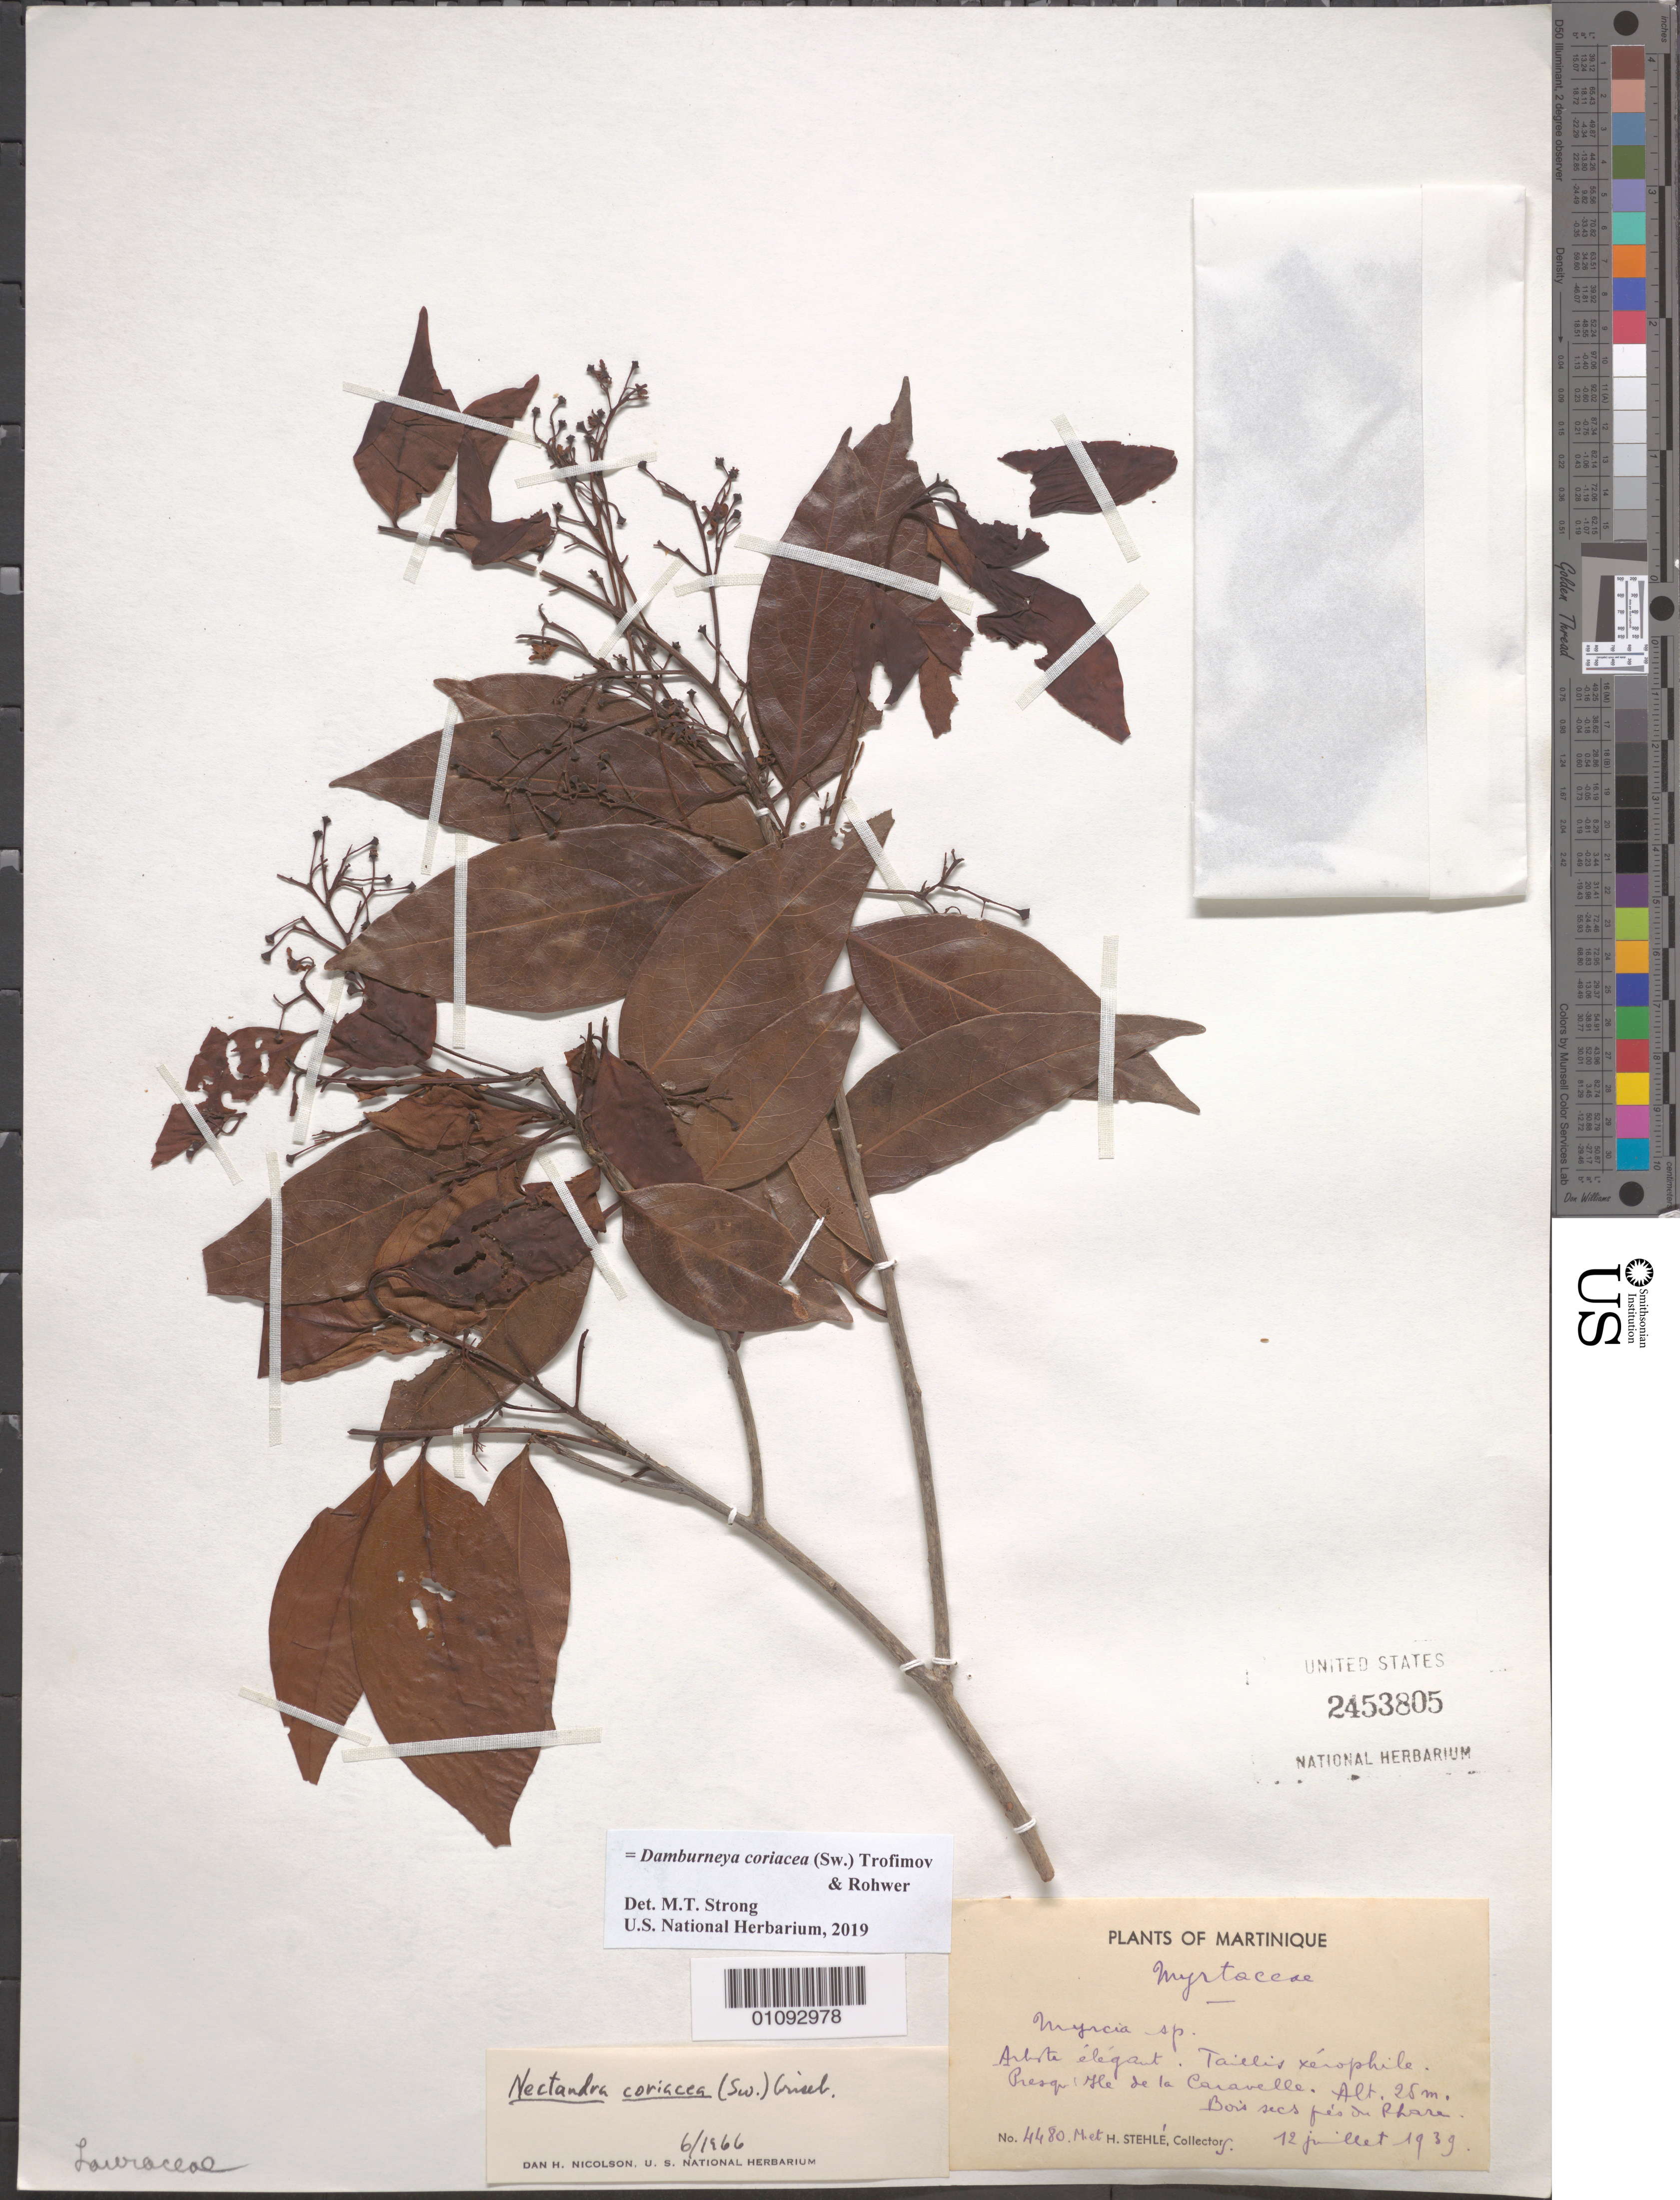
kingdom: Plantae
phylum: Tracheophyta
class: Magnoliopsida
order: Laurales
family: Lauraceae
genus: Damburneya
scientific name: Damburneya coriacea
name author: (Sw.) Trofimov & Rohwer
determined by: Strong, M. T., (US), Smithsonian Institution - National Museum of Natural History (UNITED STATES)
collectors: H. Stehlé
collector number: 4480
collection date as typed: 12 Jul 1939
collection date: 1939-07-12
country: Martinique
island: Martinique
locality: Myrtaceae.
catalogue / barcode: US 2453805